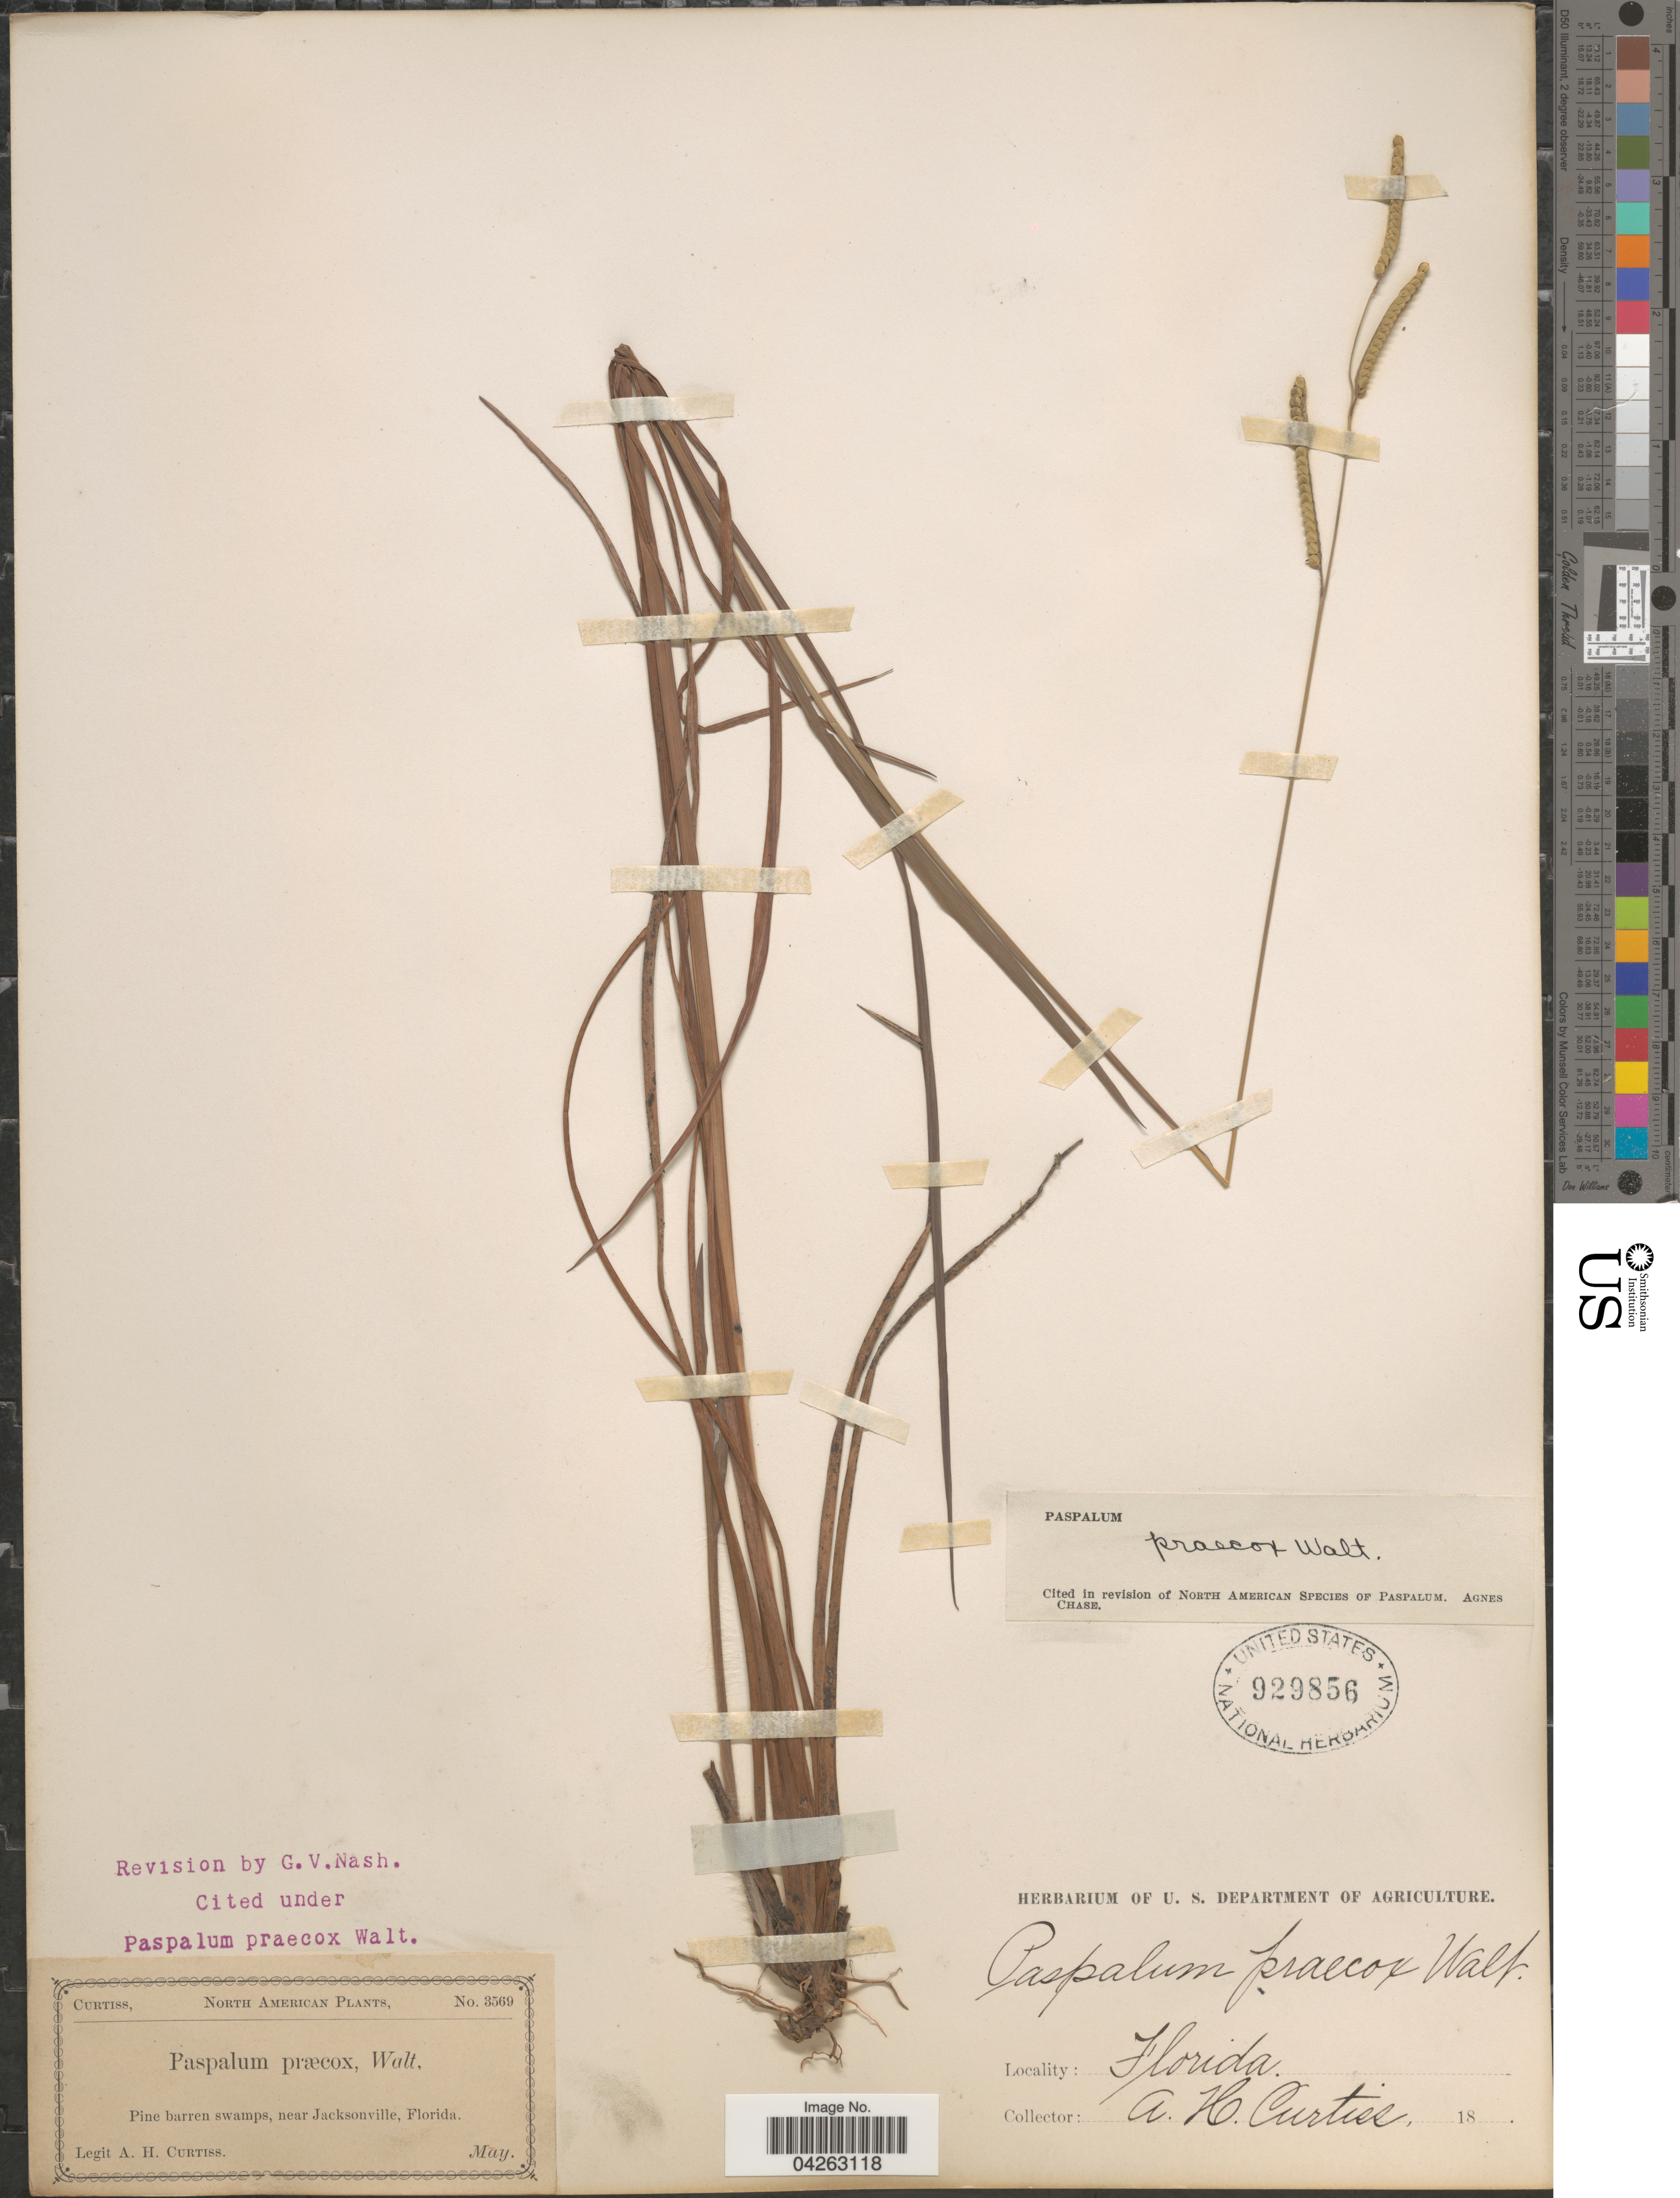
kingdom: Plantae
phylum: Tracheophyta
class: Liliopsida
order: Poales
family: Poaceae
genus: Paspalum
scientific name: Paspalum praecox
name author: Walter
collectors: A. H. Curtiss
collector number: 3569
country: United States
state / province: Florida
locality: Pine barren swamps, near Jacksonville.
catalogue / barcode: US 929856